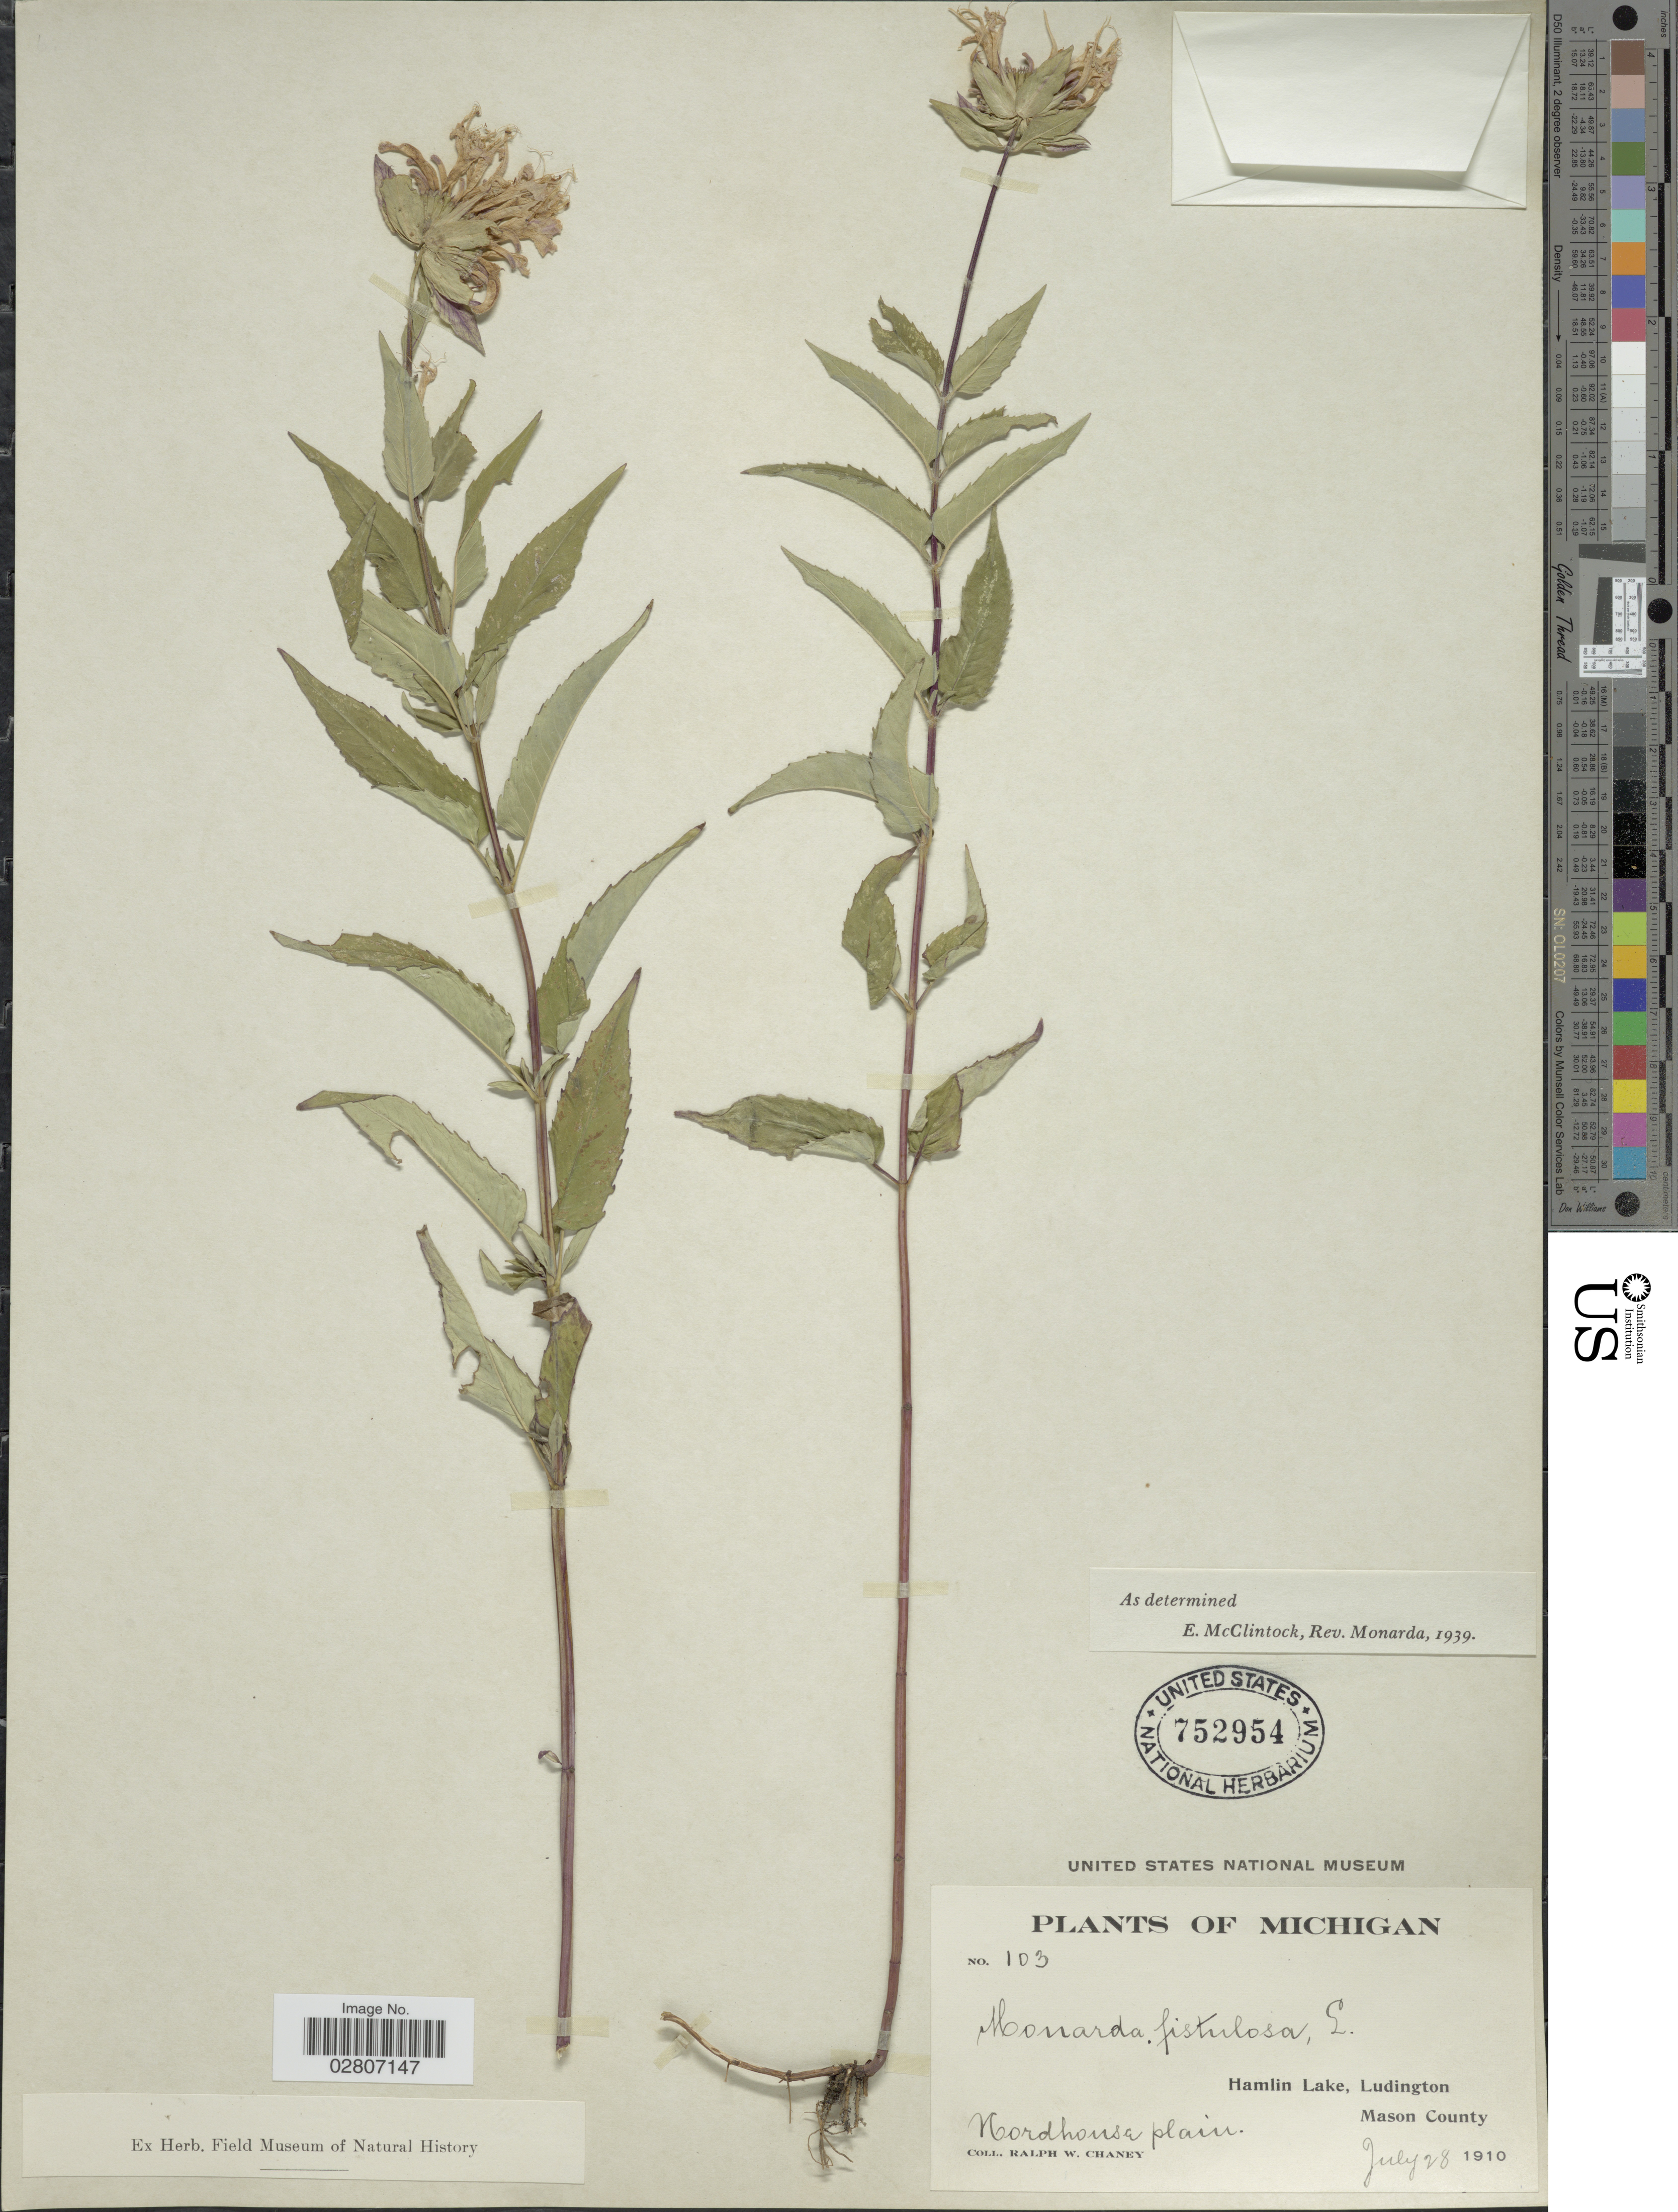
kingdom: Plantae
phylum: Tracheophyta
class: Magnoliopsida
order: Lamiales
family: Lamiaceae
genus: Monarda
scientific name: Monarda fistulosa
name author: L.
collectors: R. Chaney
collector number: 103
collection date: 1910-07-28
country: United States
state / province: Michigan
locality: Hamlin Lake, Ludington. Mason County. Nordhouse plain.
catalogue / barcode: US 752954